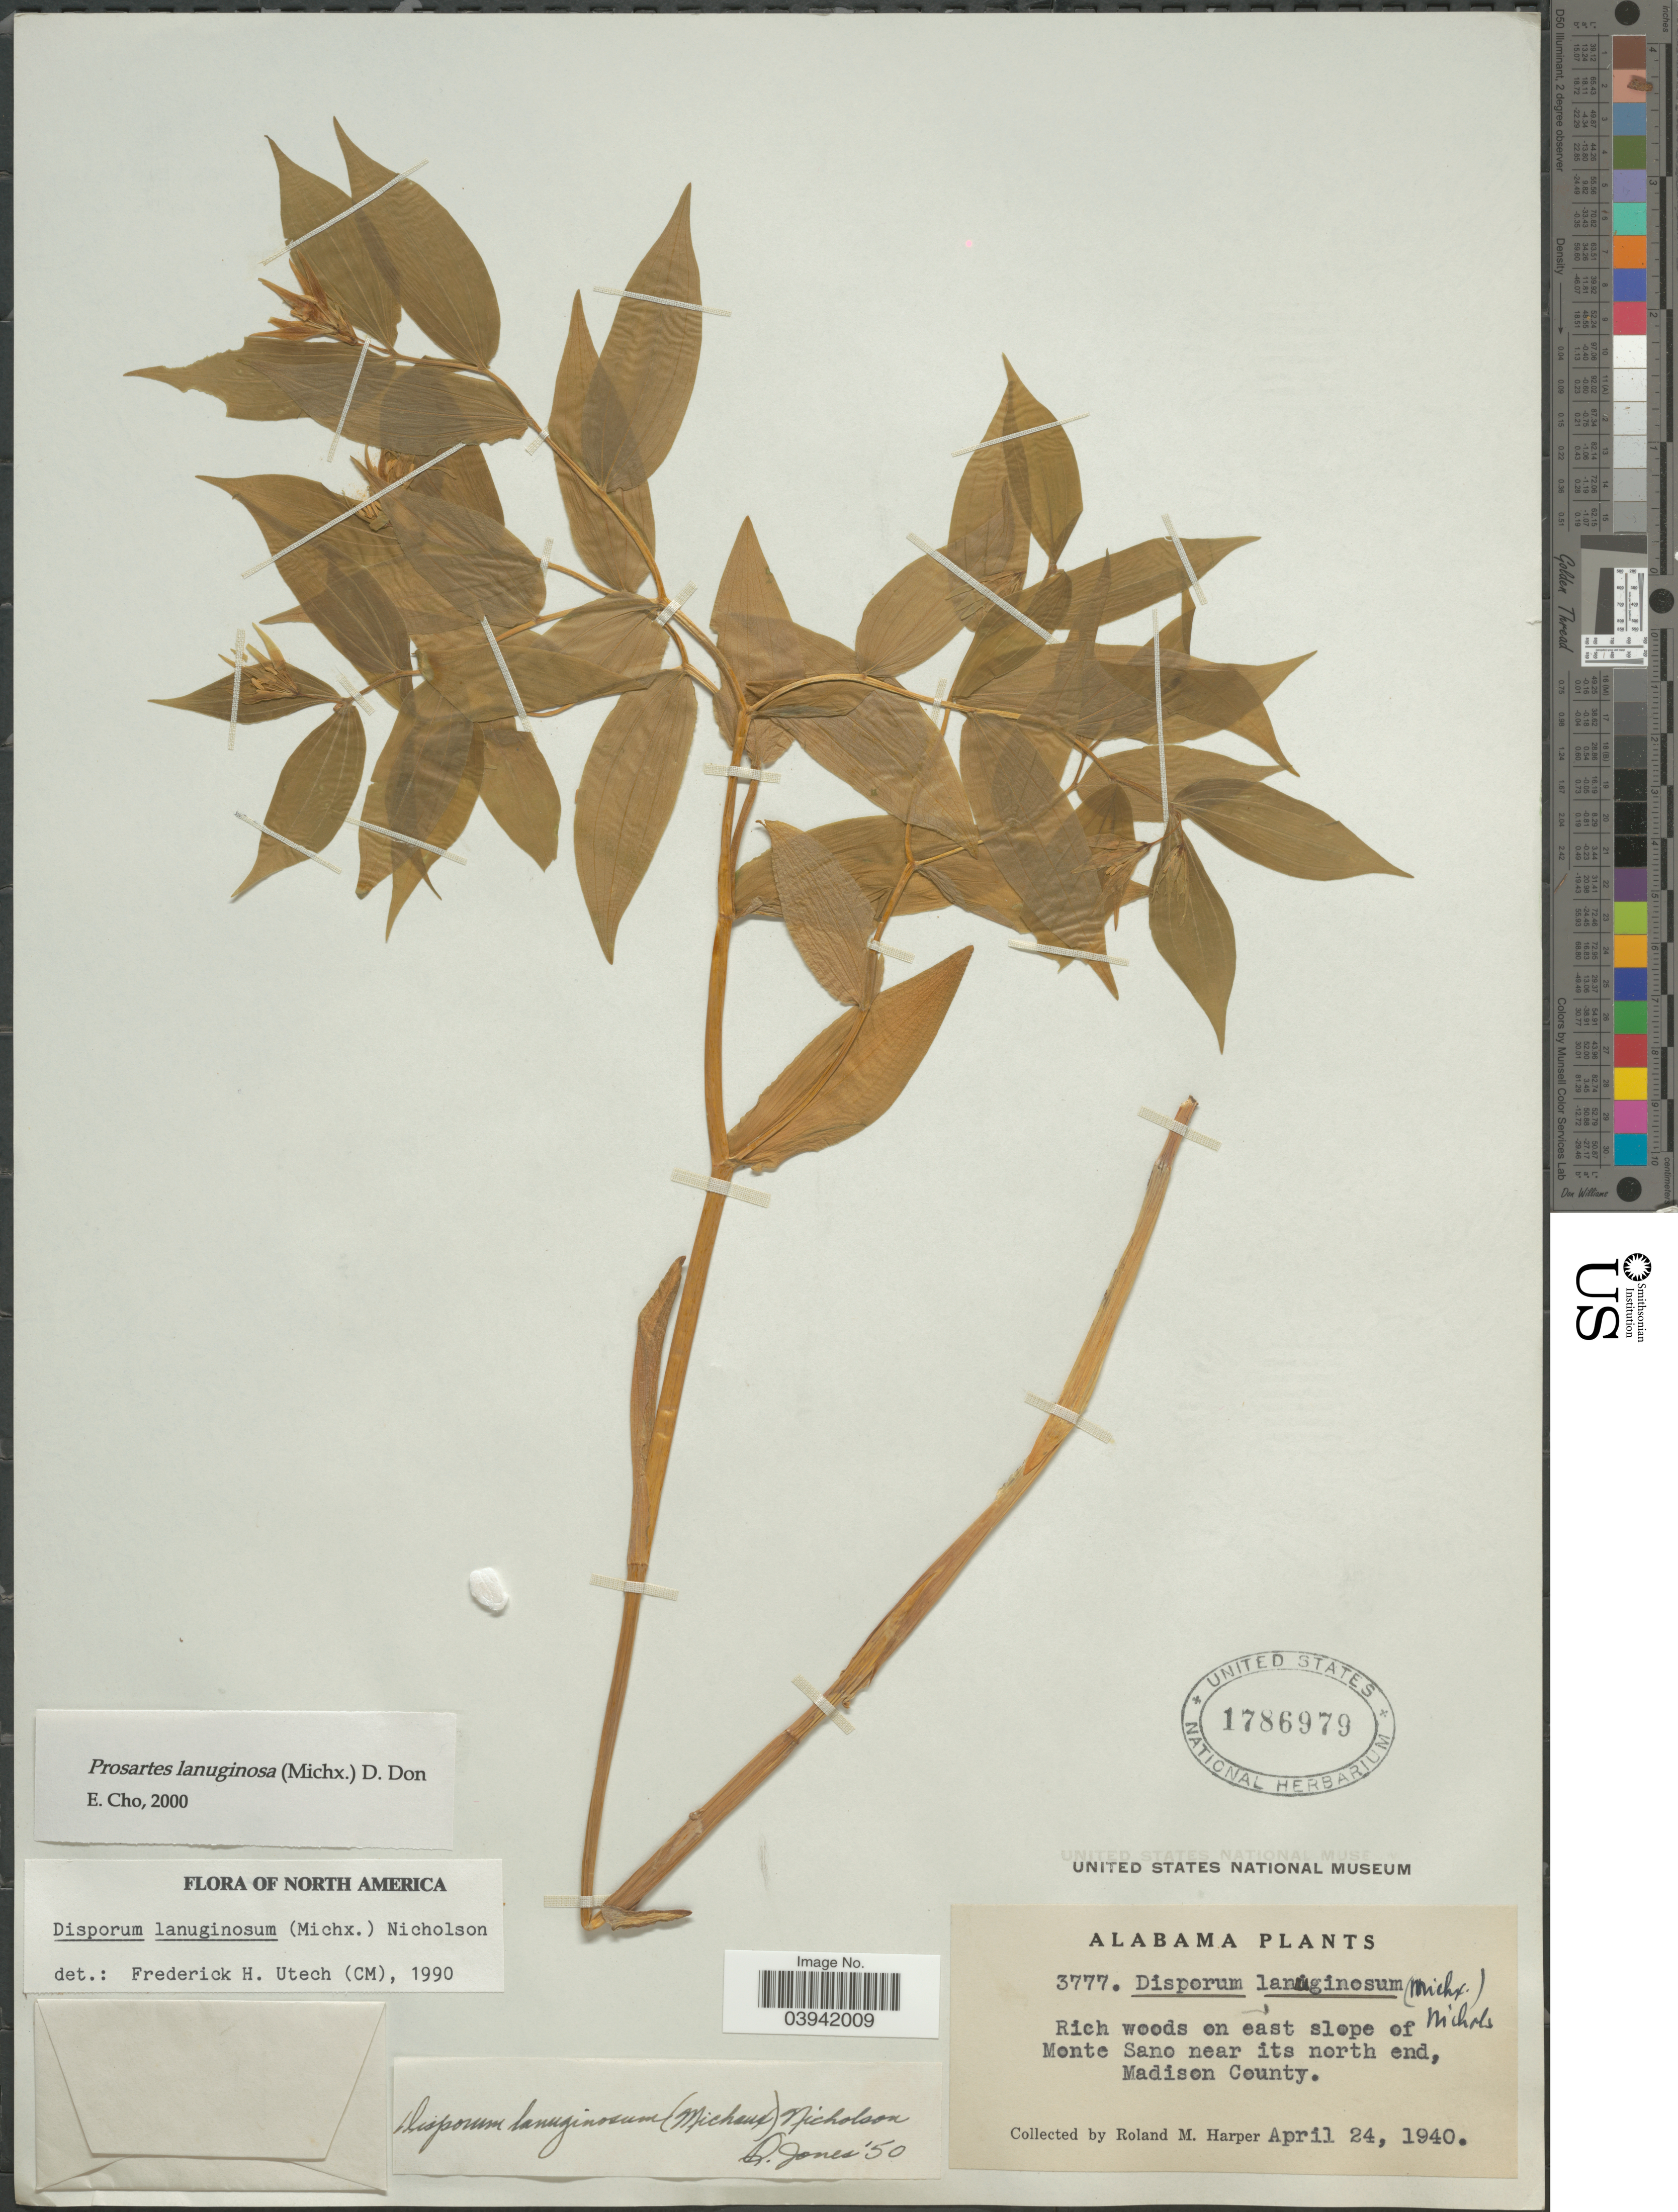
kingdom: Plantae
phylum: Tracheophyta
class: Liliopsida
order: Liliales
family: Liliaceae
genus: Prosartes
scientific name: Prosartes lanuginosa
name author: D. Don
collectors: R. M. Harper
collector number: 3777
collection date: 1940-04-24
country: United States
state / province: Alabama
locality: On east slope of Monte Sano near its north end, Madison County.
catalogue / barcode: US 1786979